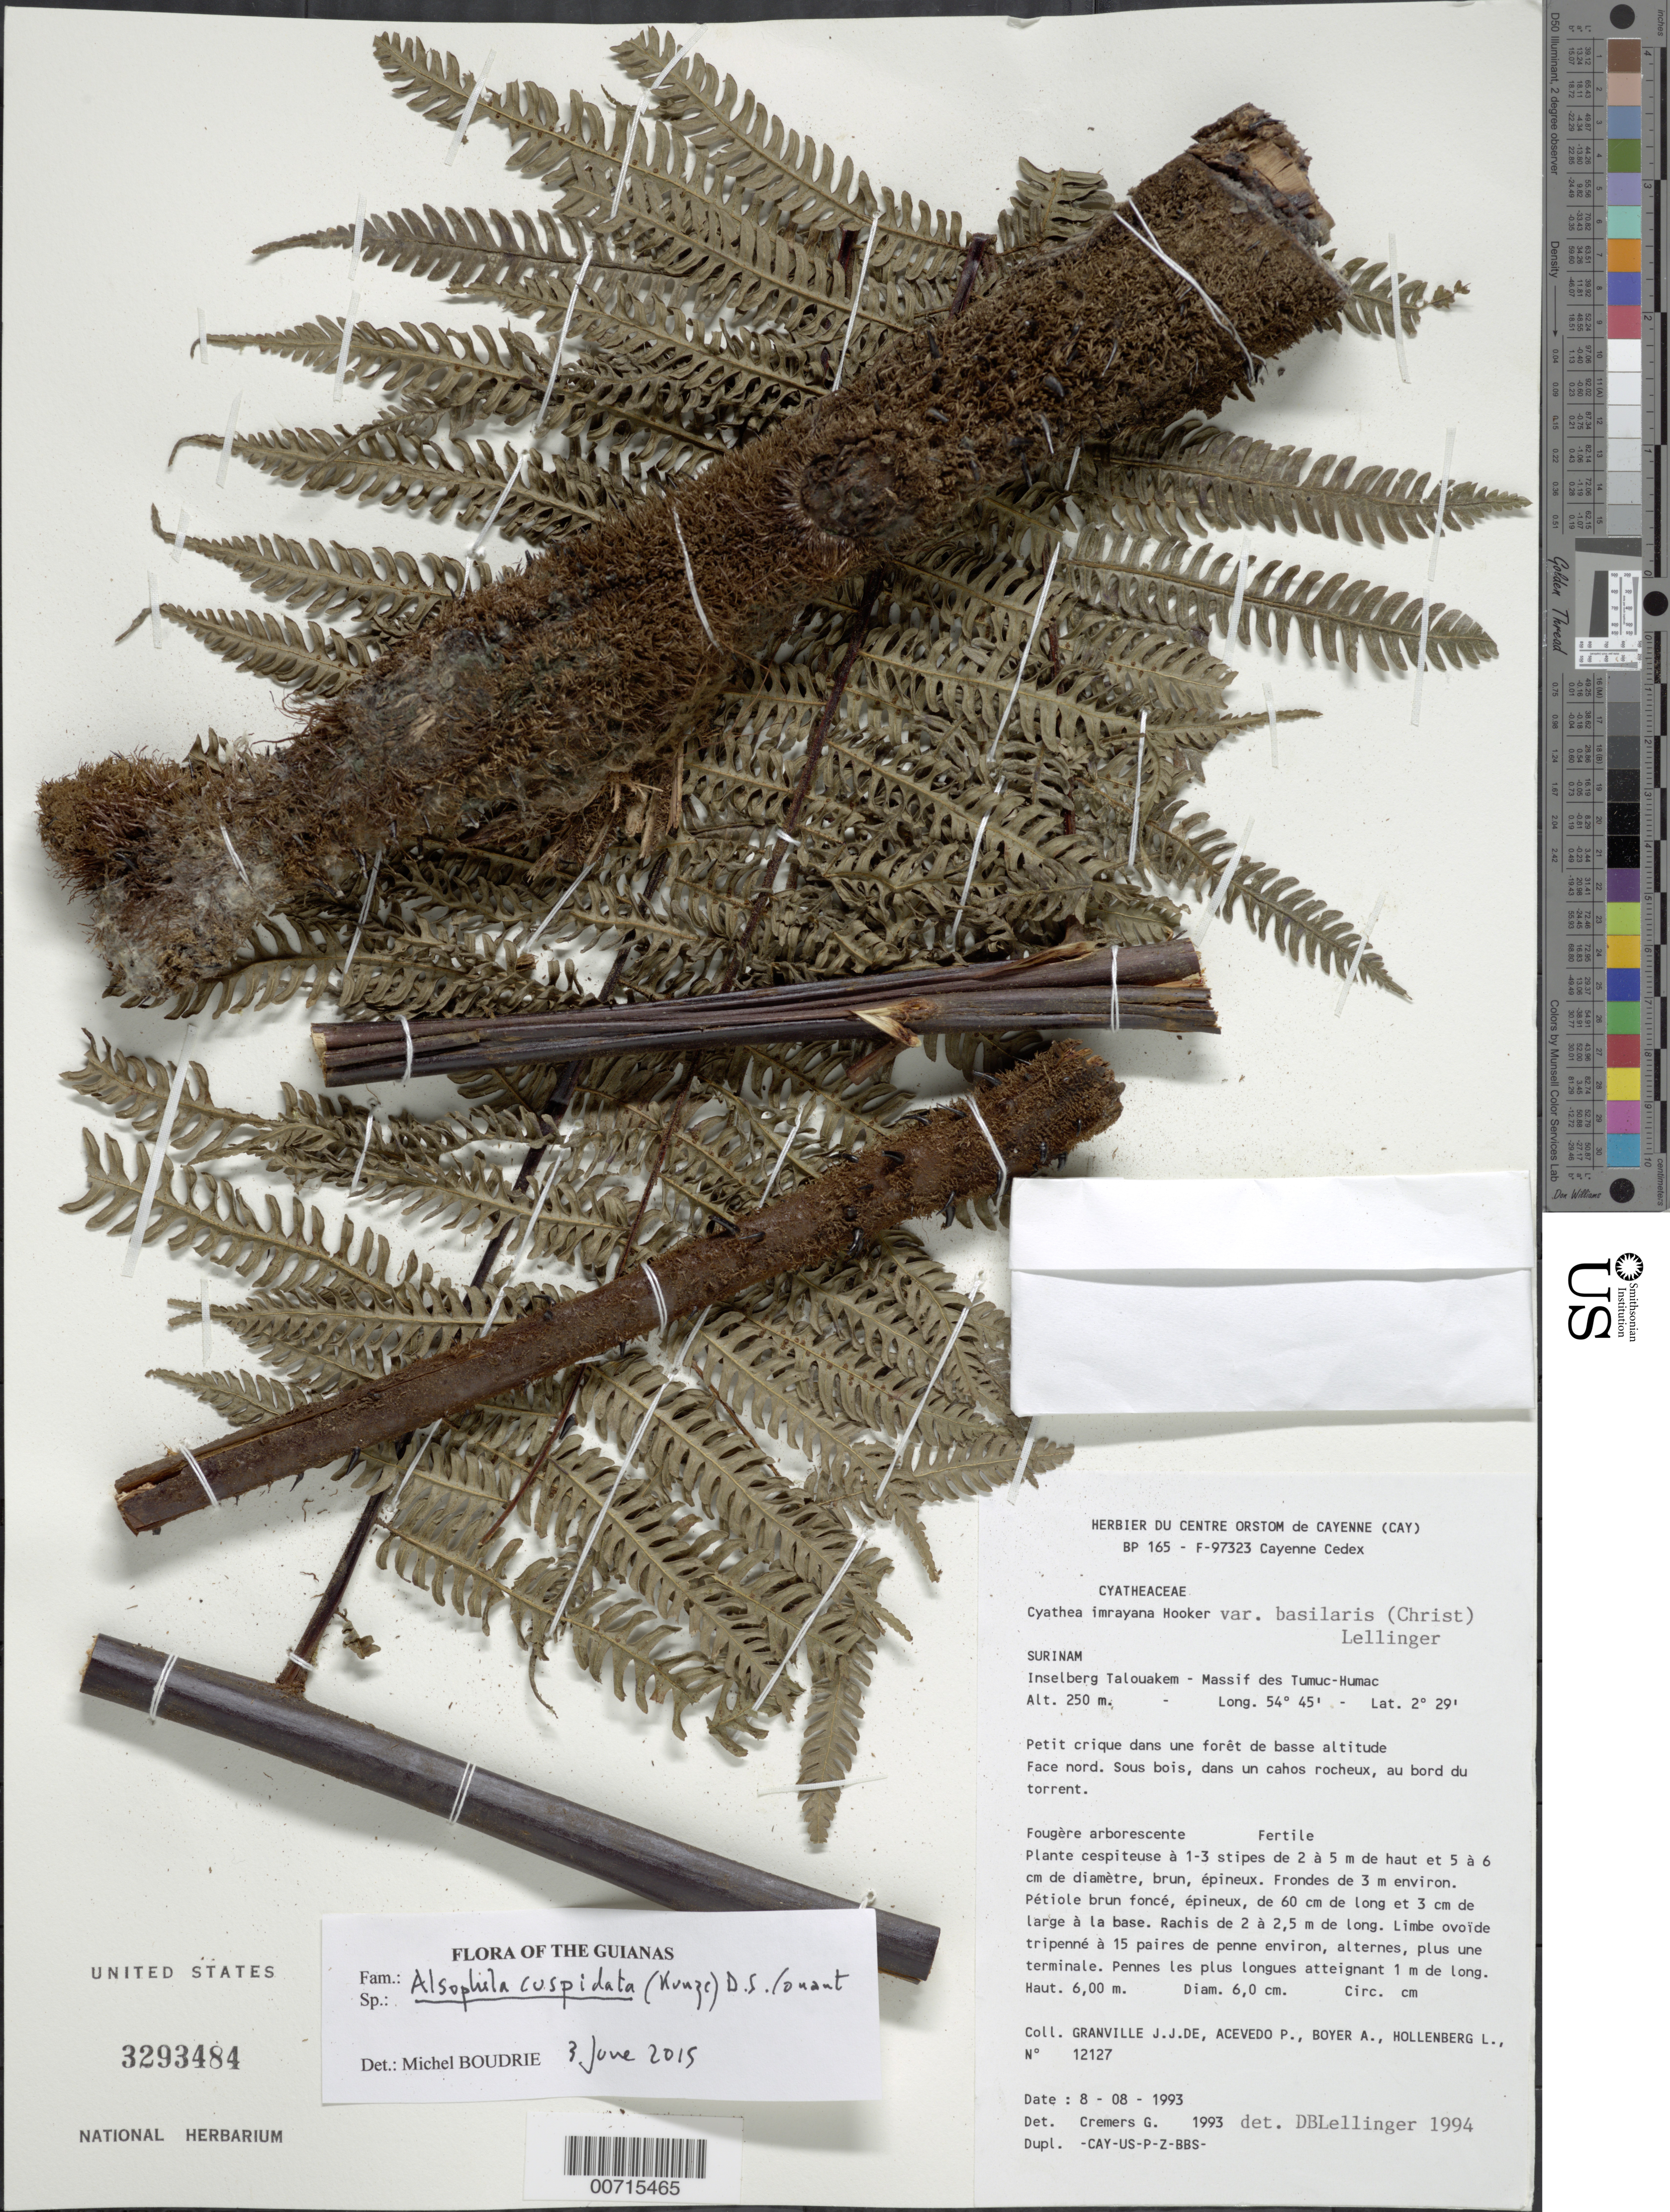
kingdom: Plantae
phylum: Tracheophyta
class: Polypodiopsida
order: Cyatheales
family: Cyatheaceae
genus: Alsophila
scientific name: Alsophila cuspidata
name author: (Kunze) D.S. Conant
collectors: J.-J. de Granville, P. Acevedo-Rodr., A. Boyer & L. Hollenberg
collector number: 12127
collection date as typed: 8-Aug-93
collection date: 1993-08-08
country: Suriname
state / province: Sipaliwini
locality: Inselberg Talouakem, Massif des Tumuc-Humac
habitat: Small creek in low forest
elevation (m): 250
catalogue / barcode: US 3293484